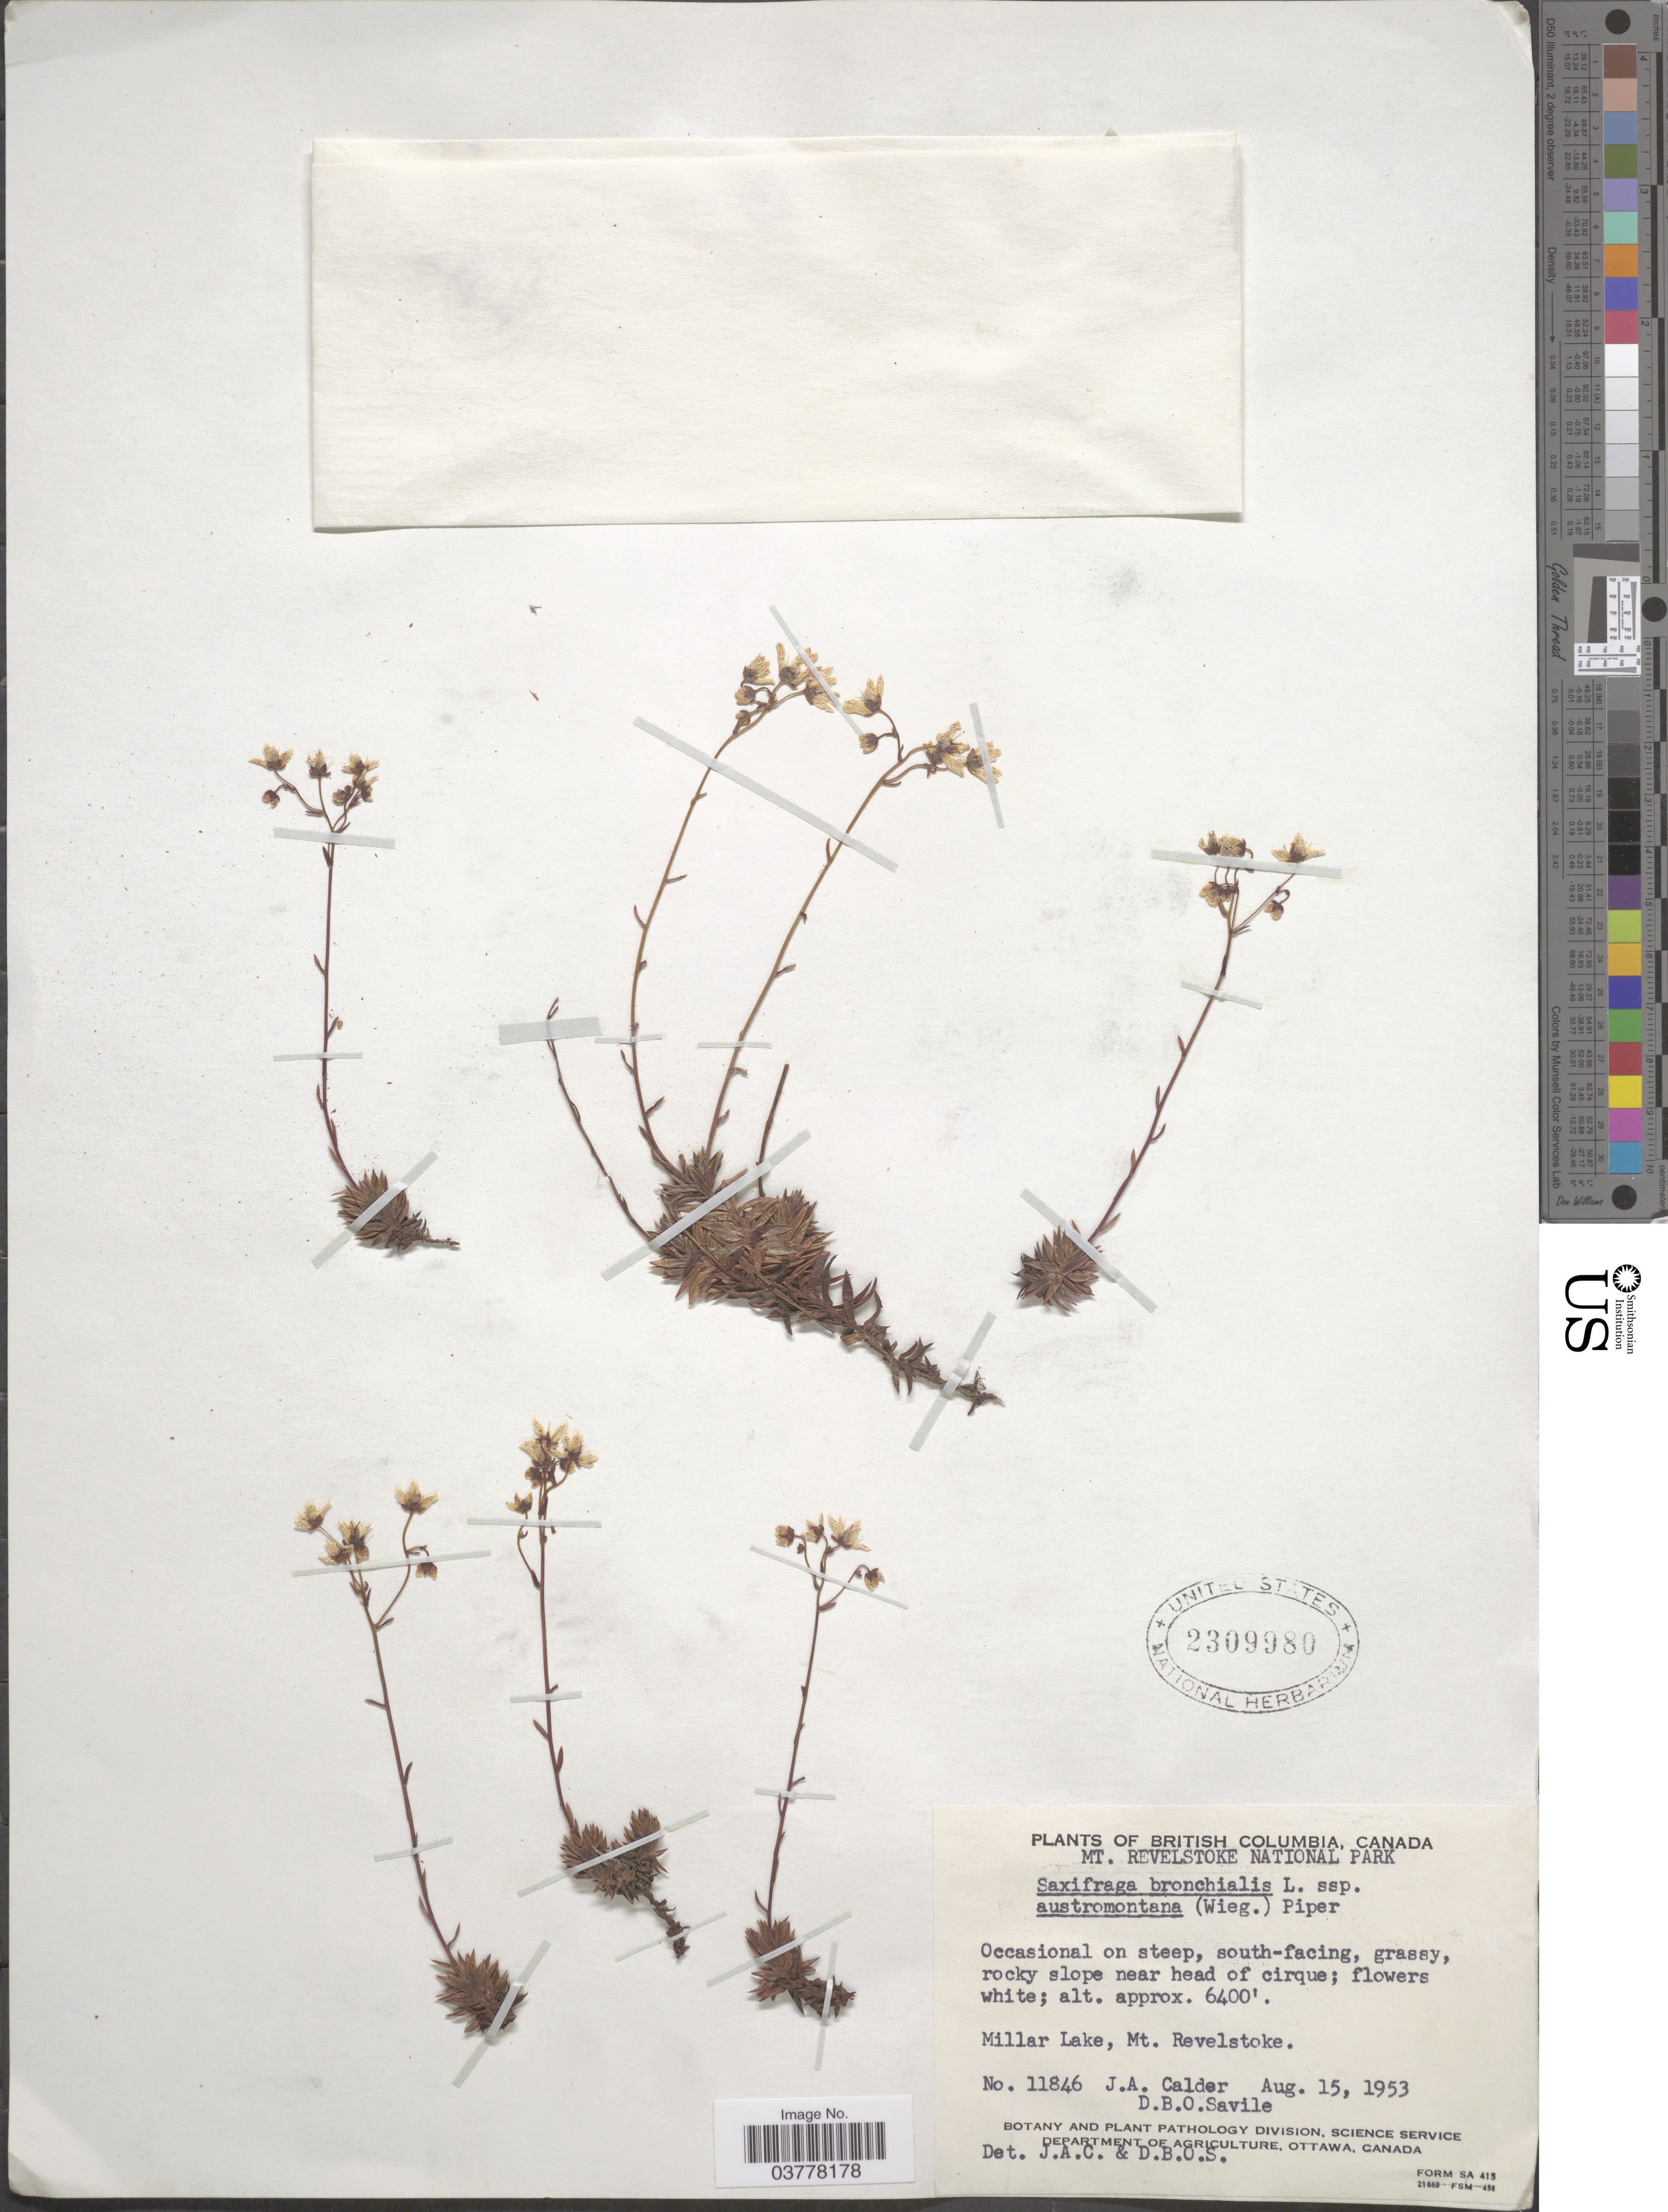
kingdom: Plantae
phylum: Tracheophyta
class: Magnoliopsida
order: Saxifragales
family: Saxifragaceae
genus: Saxifraga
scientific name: Saxifraga bronchialis subsp. austromontana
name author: (Wiegand) Piper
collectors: J. A. Calder & D. Savile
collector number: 11846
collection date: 1953-08-15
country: Canada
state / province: British Columbia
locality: Mt. Revelstoke National Park. On steep, south-facing, grassy, rocky slope near head of cirque. Millar Lake, Mt. Revelstoke.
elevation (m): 1951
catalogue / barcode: US 2309980